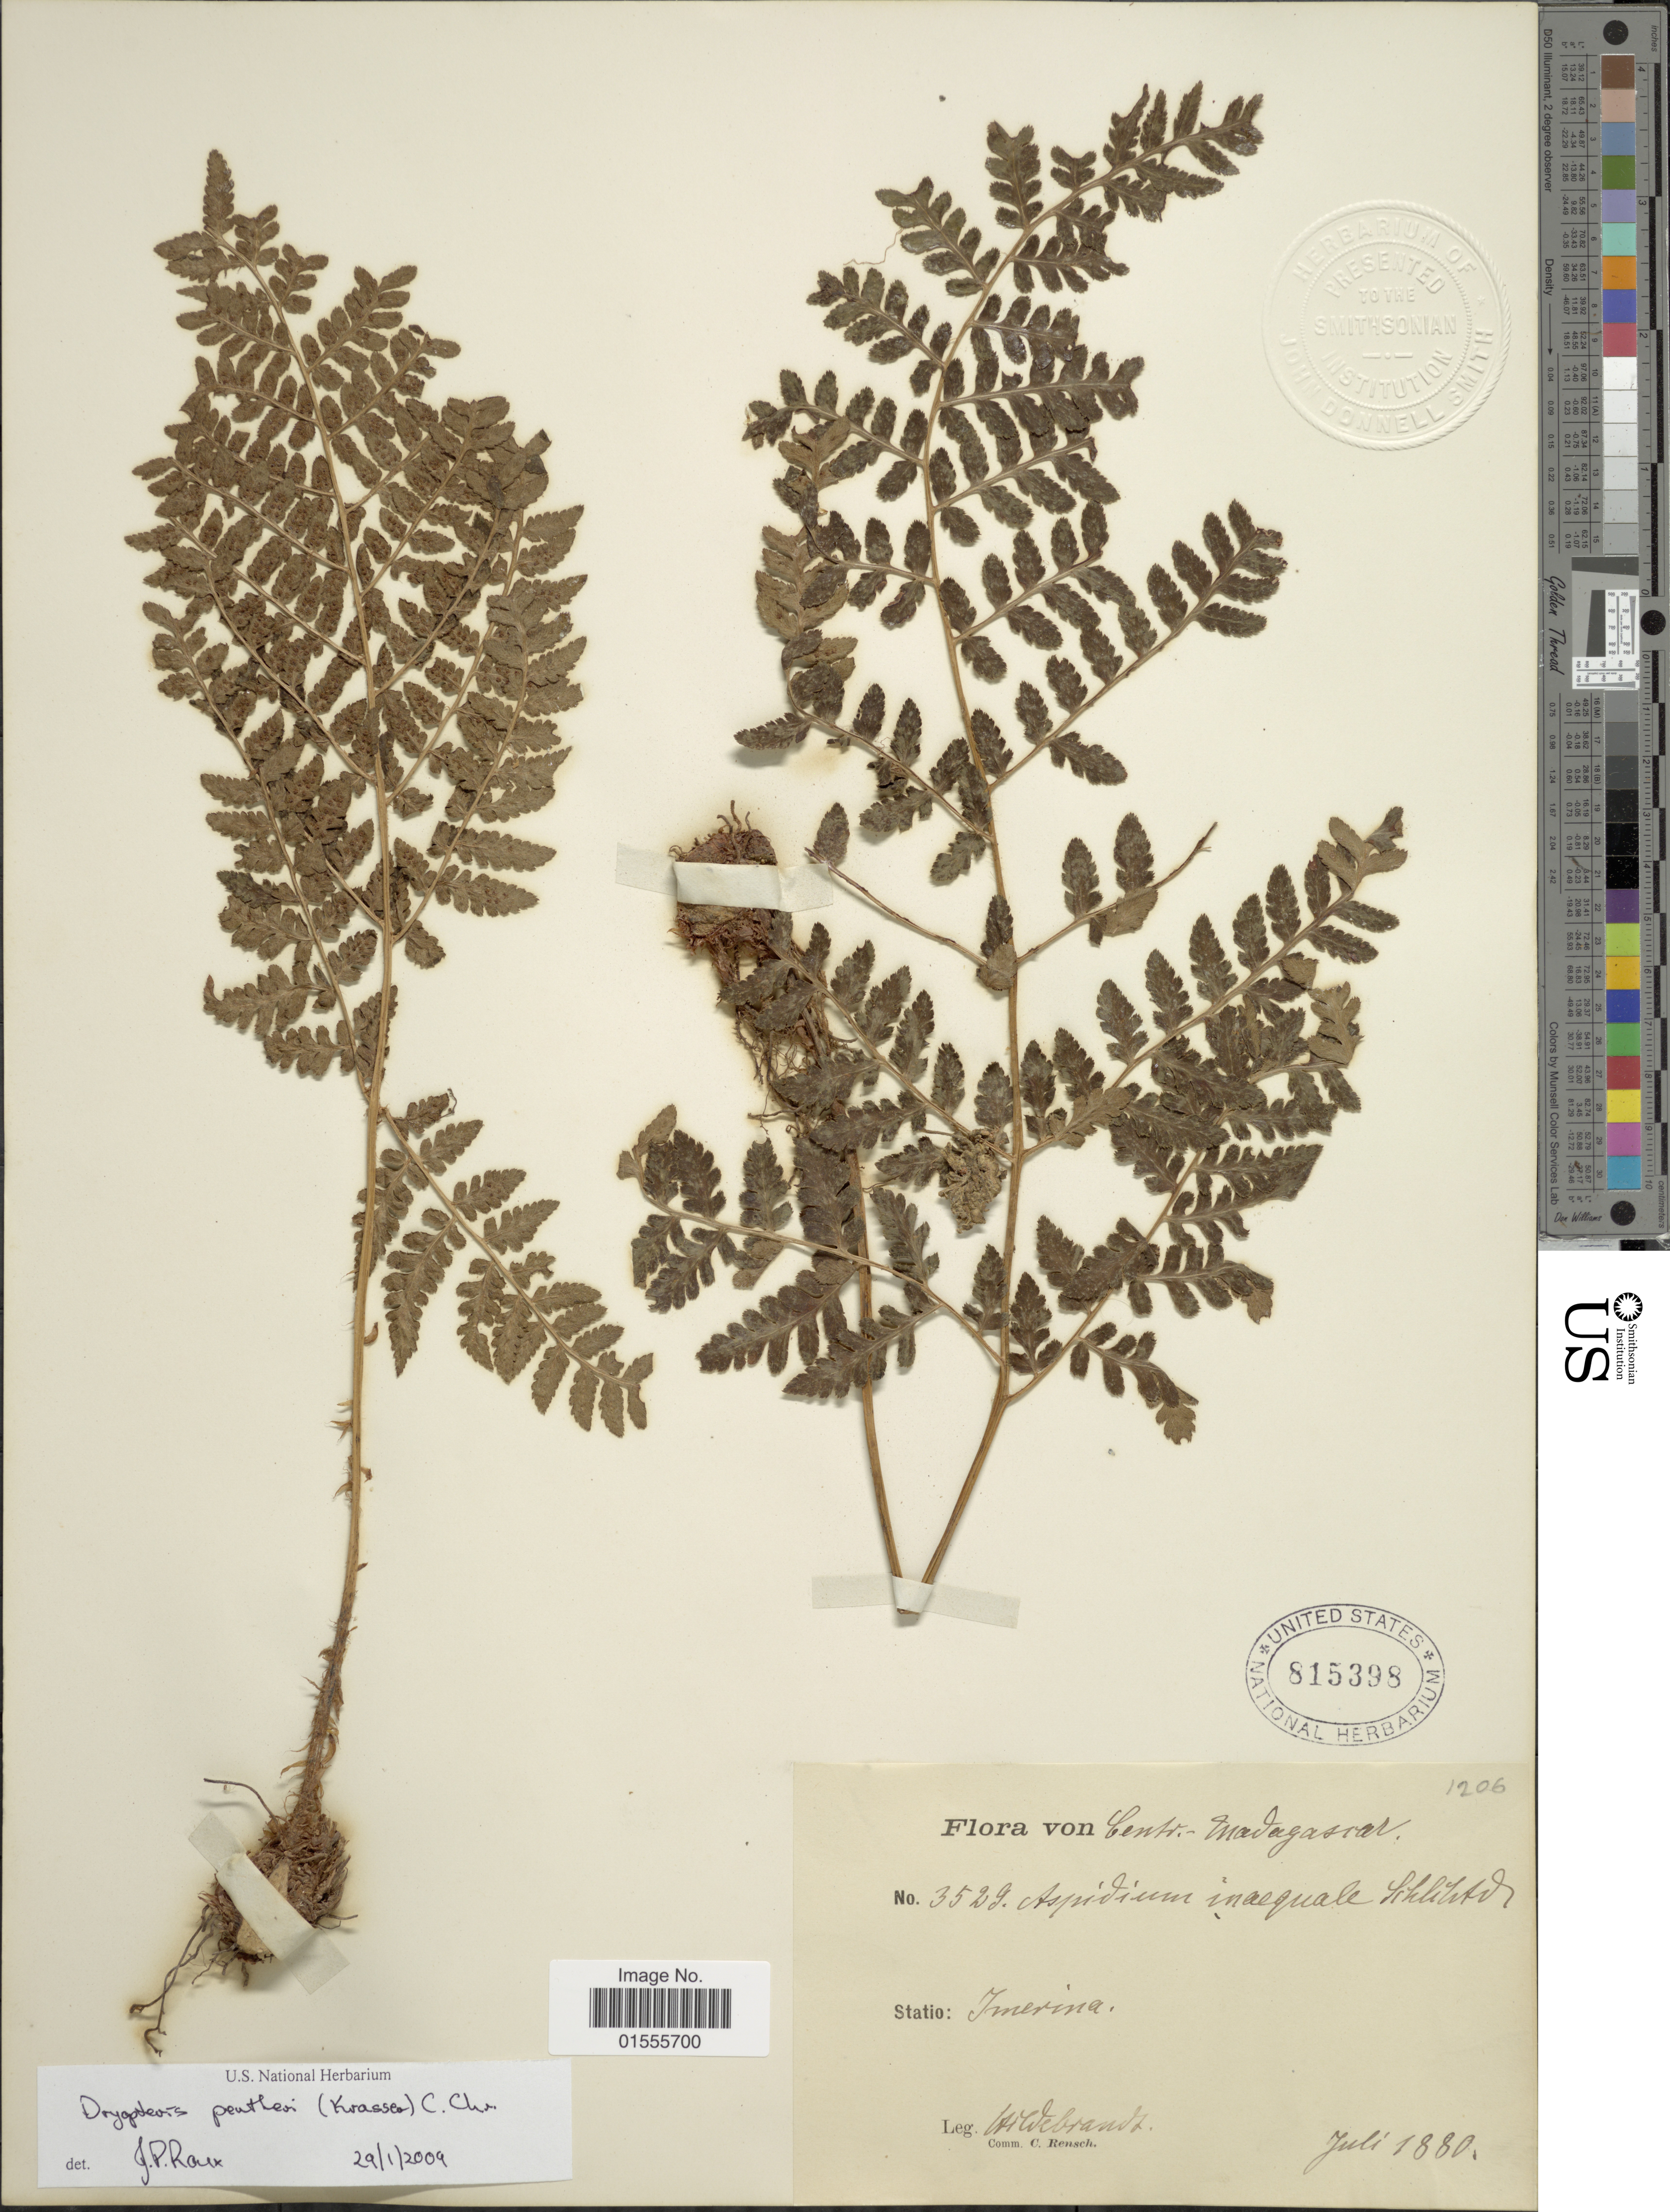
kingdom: Plantae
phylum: Tracheophyta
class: Polypodiopsida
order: Polypodiales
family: Dryopteridaceae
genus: Dryopteris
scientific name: Dryopteris pentheri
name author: (Krasser) C. Chr.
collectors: J. Hildebrandt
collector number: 1206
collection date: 1880-07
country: Madagascar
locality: Centr. Madagascar, Statio: Imerina.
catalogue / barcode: US 815398